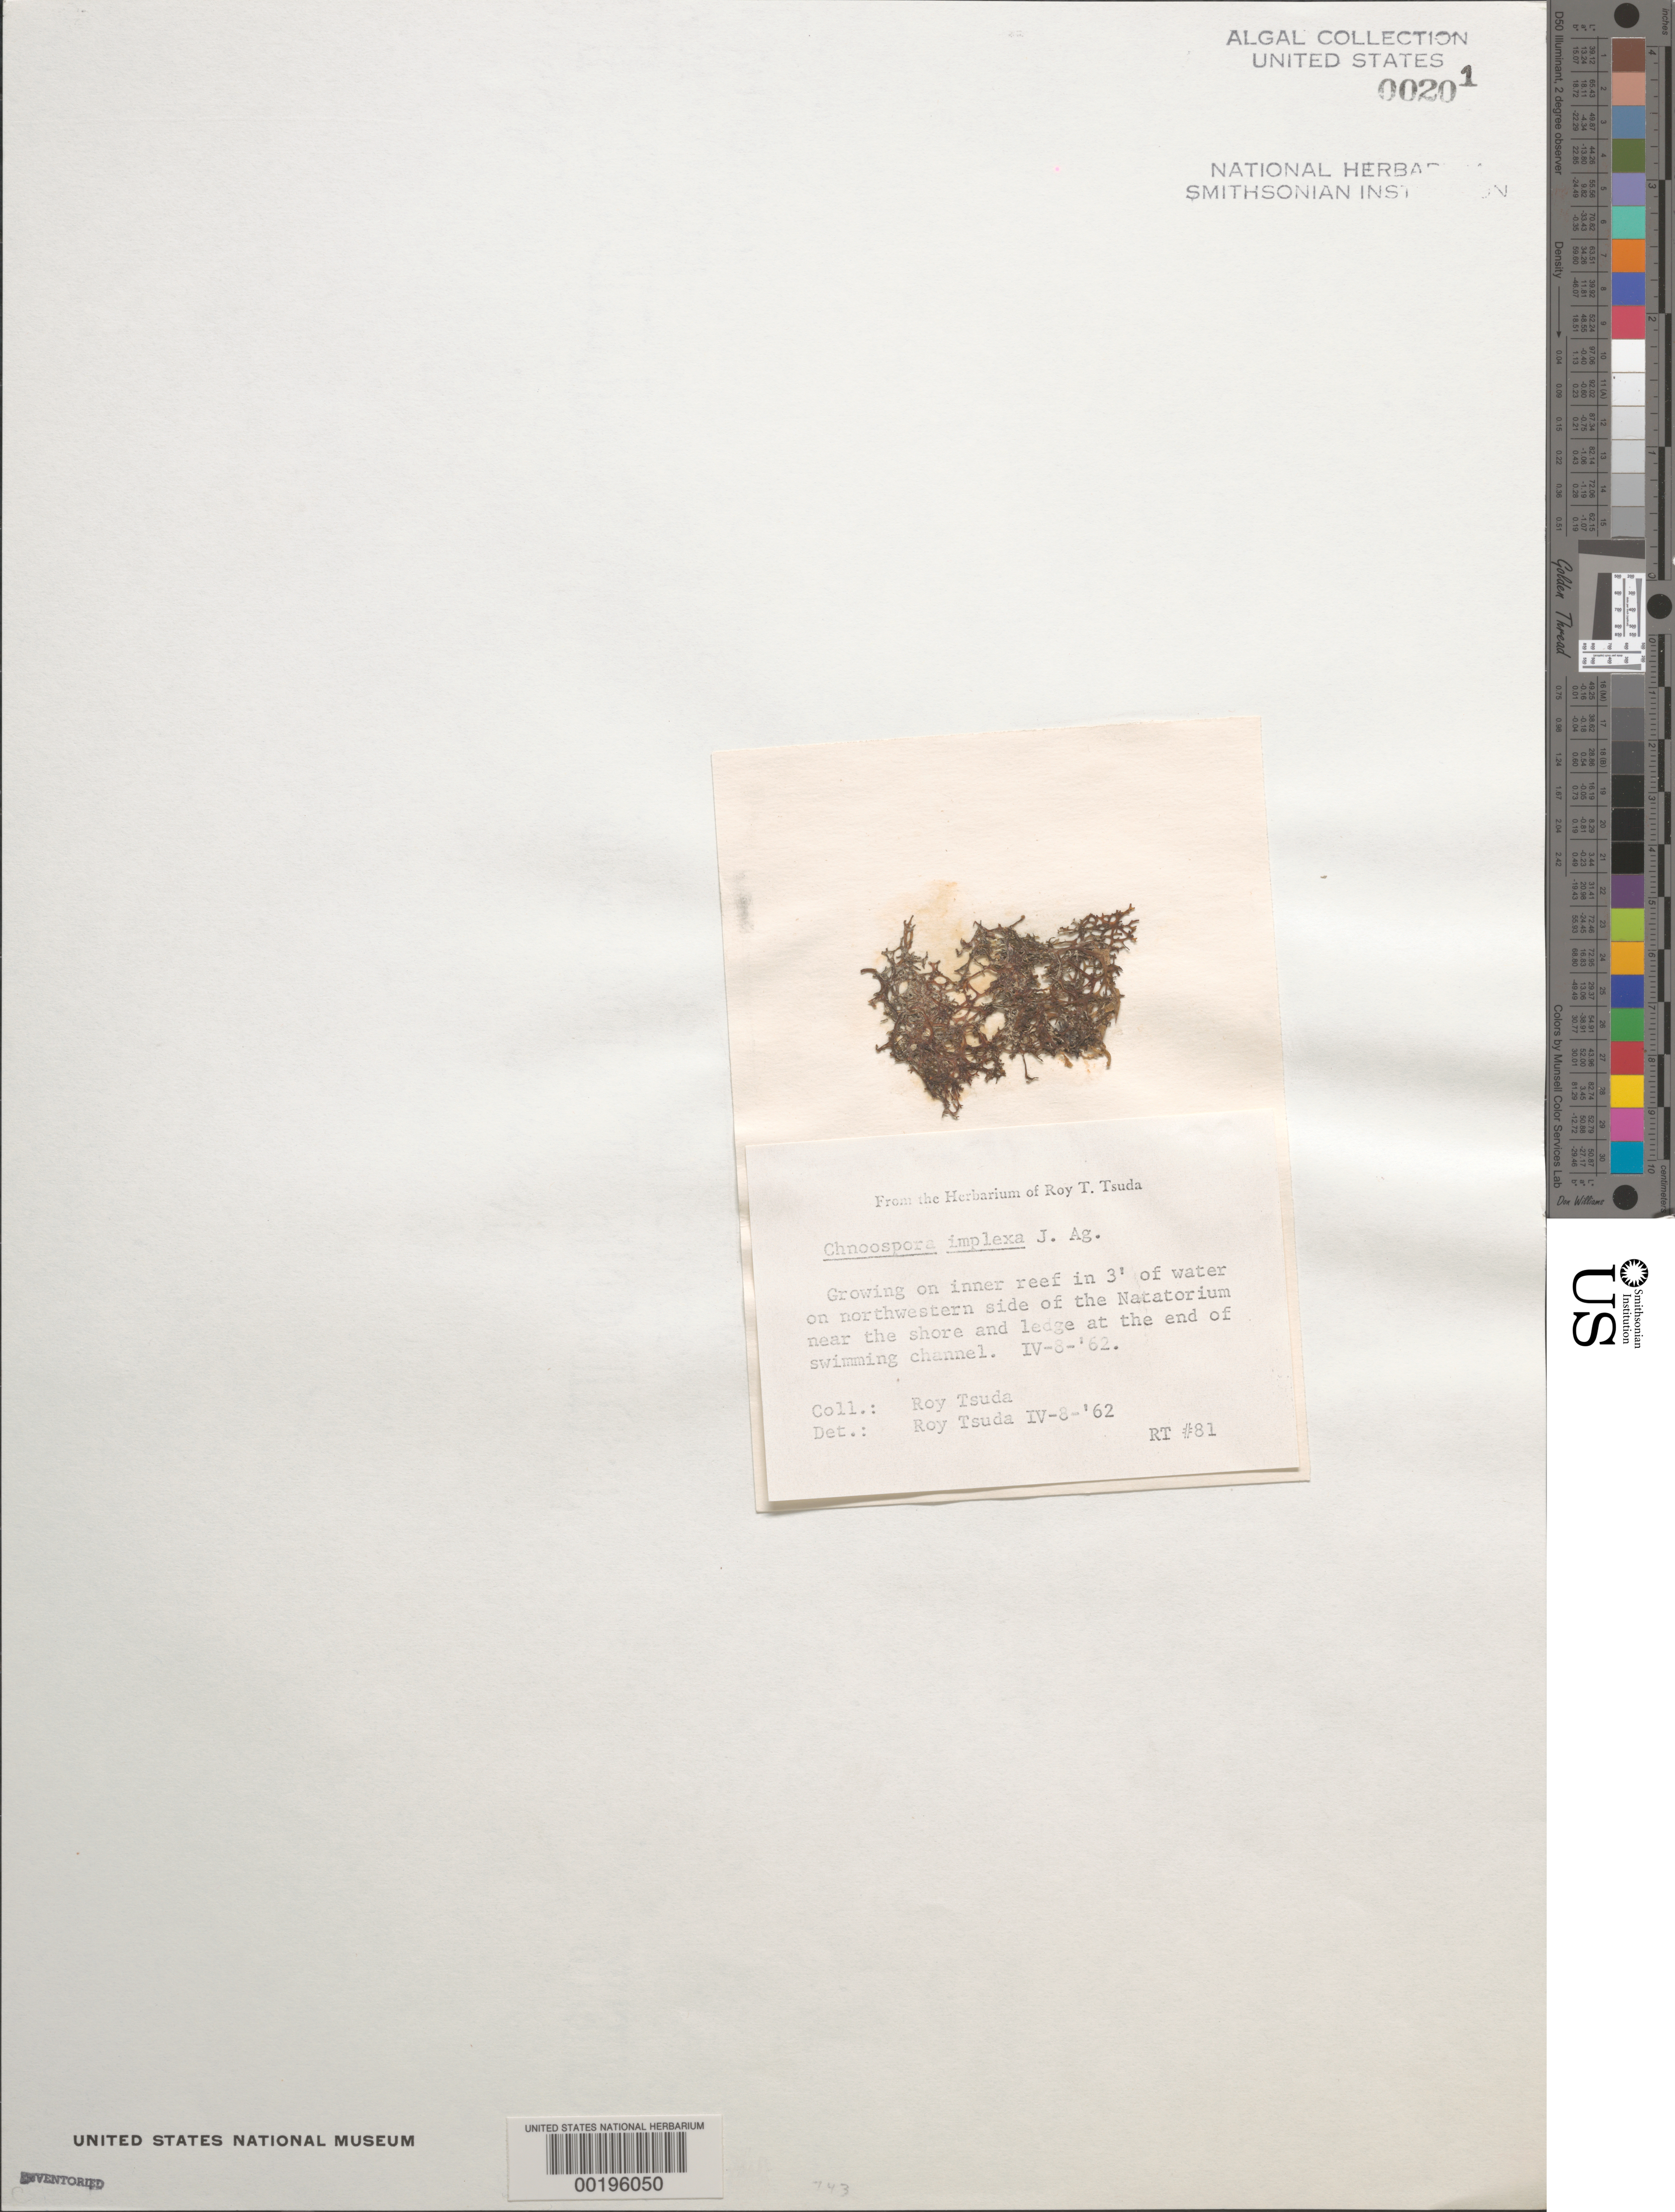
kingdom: Chromista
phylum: Ochrophyta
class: Phaeophyceae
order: Scytosiphonales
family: Scytosiphonaceae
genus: Pseudochnoospora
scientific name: Pseudochnoospora implexa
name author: (J. Agardh) Santiañez et al.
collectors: R. Tsuda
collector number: Rt 81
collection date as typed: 08 Apr 1962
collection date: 1962-04-08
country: United States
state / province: Hawaii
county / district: Honolulu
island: Oahu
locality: Honolulu, northeast side of Natatorium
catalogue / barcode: US 201